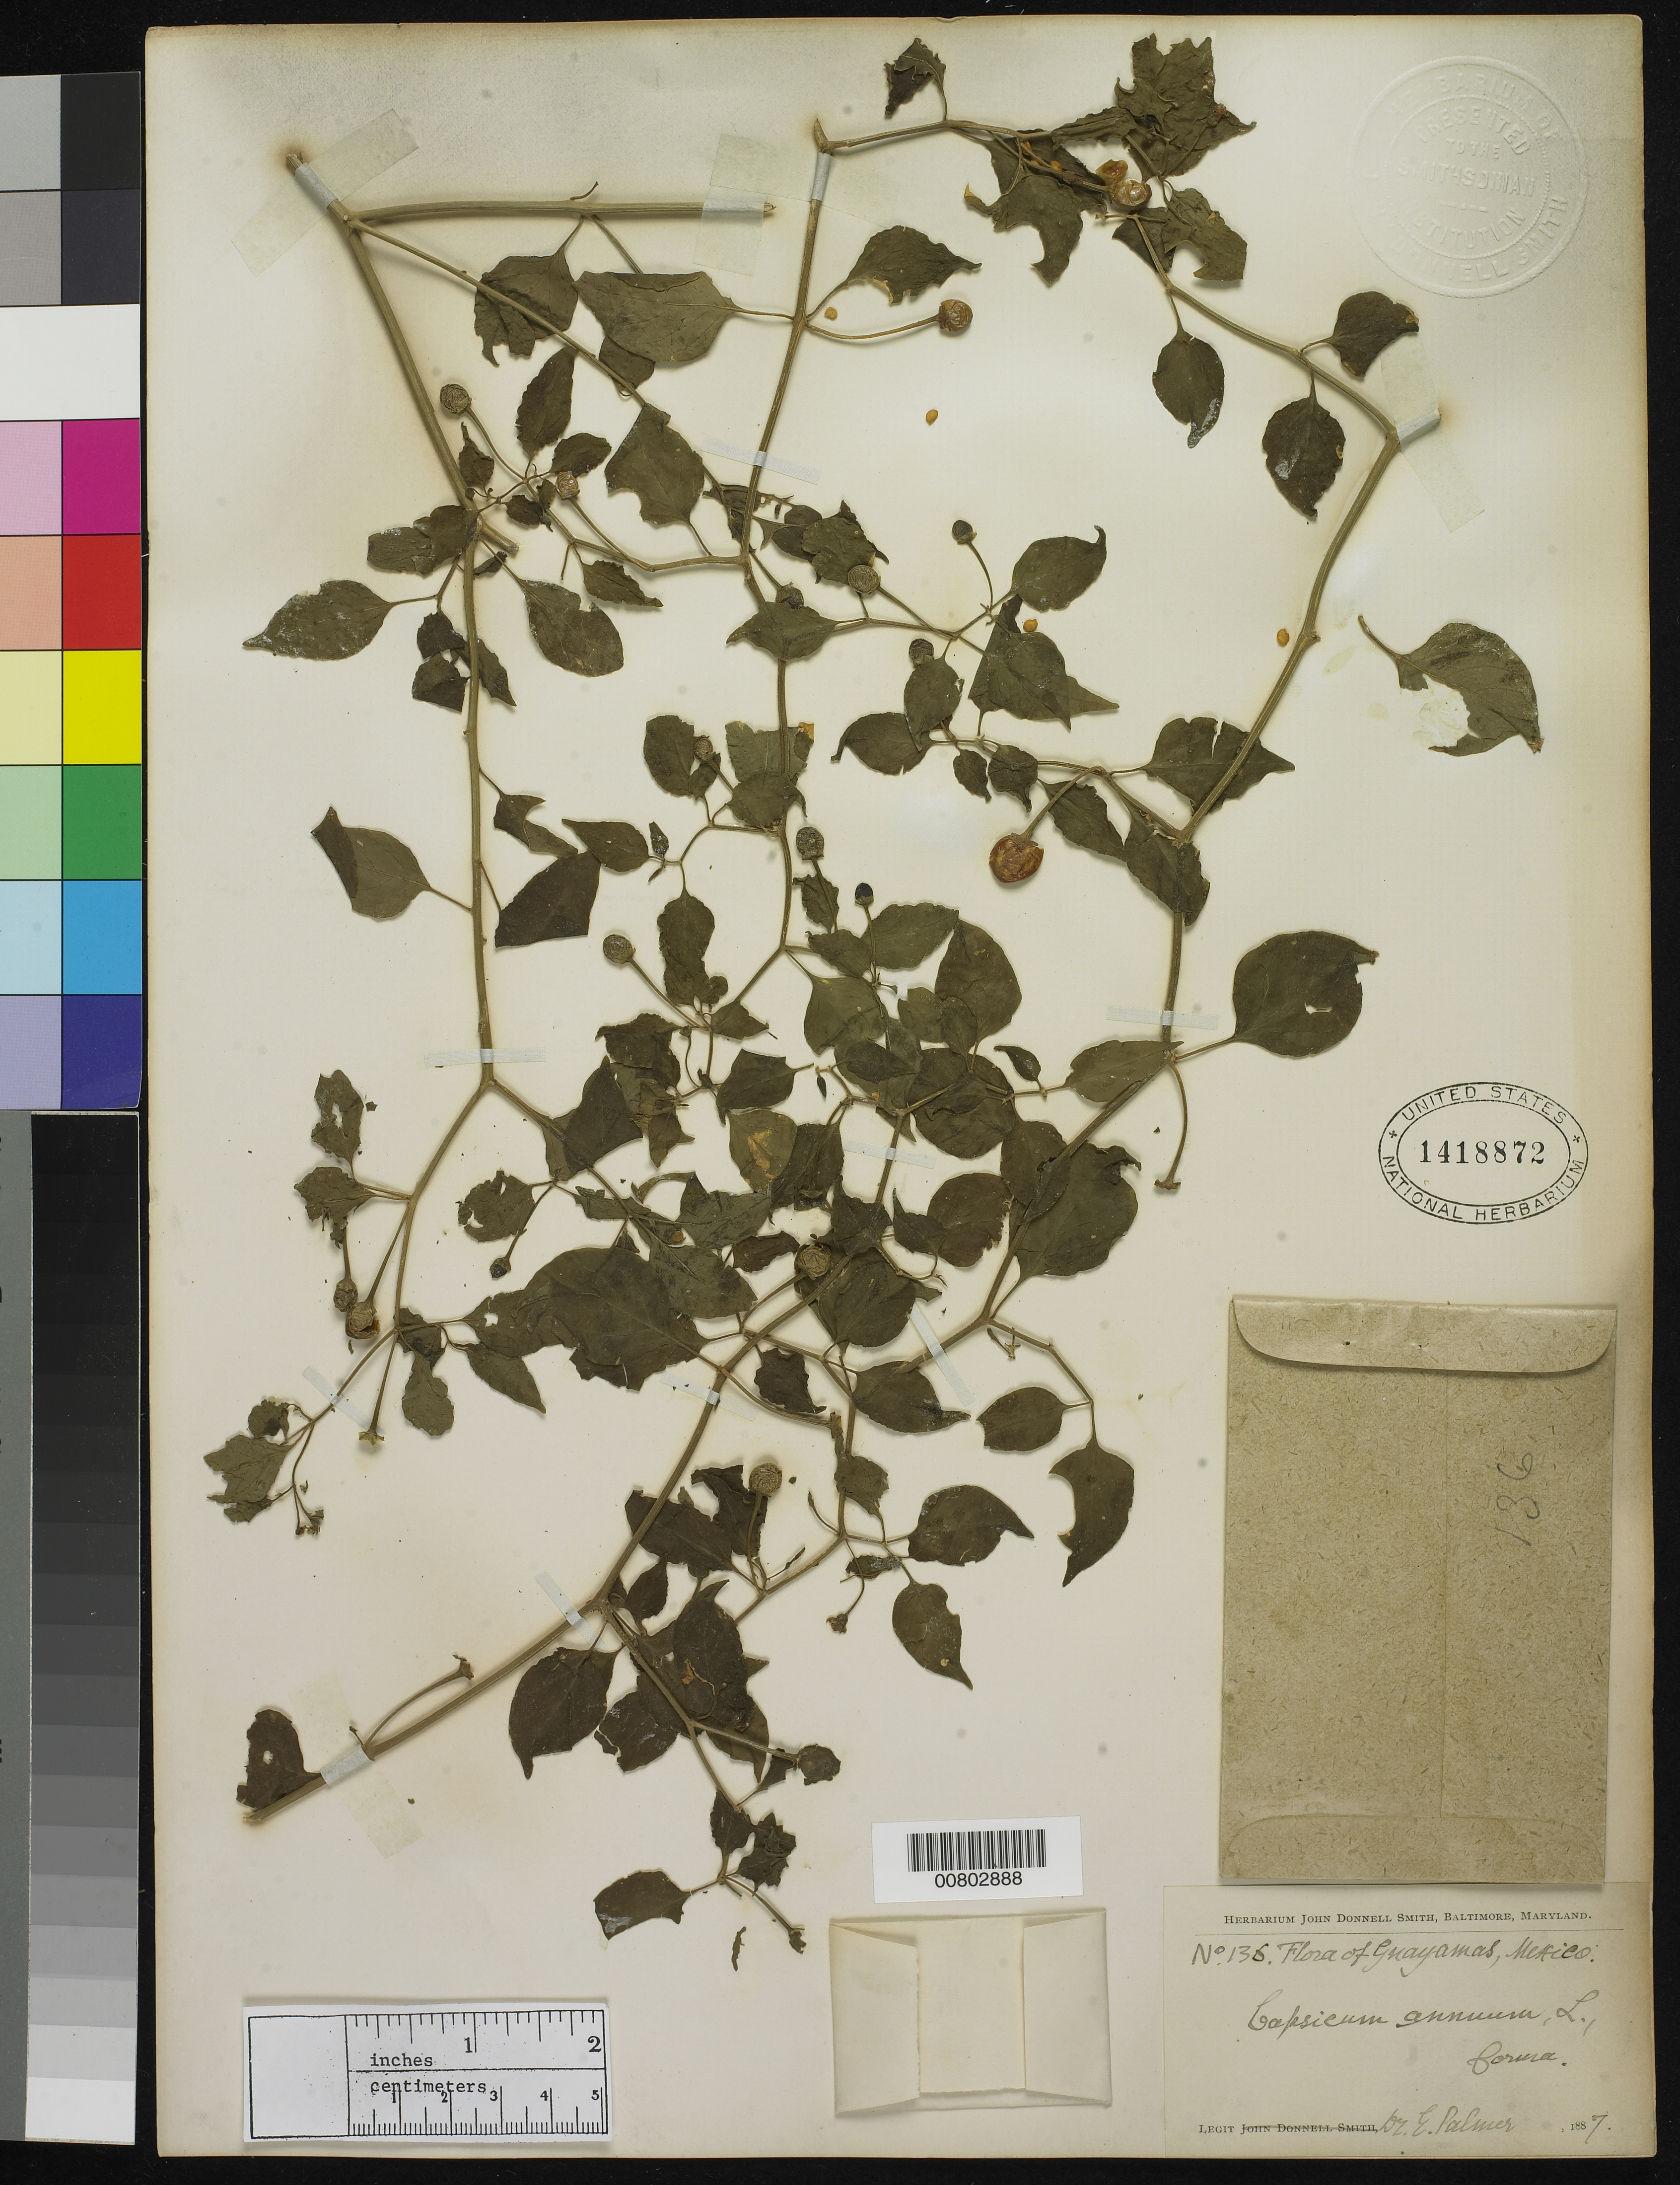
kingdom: Plantae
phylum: Tracheophyta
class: Magnoliopsida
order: Solanales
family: Solanaceae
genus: Capsicum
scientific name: Capsicum annuum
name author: L.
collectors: E. Palmer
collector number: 136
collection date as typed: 1887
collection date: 1887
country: Mexico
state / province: Sonora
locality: Guaymas, Sonora.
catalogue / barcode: US 1418872